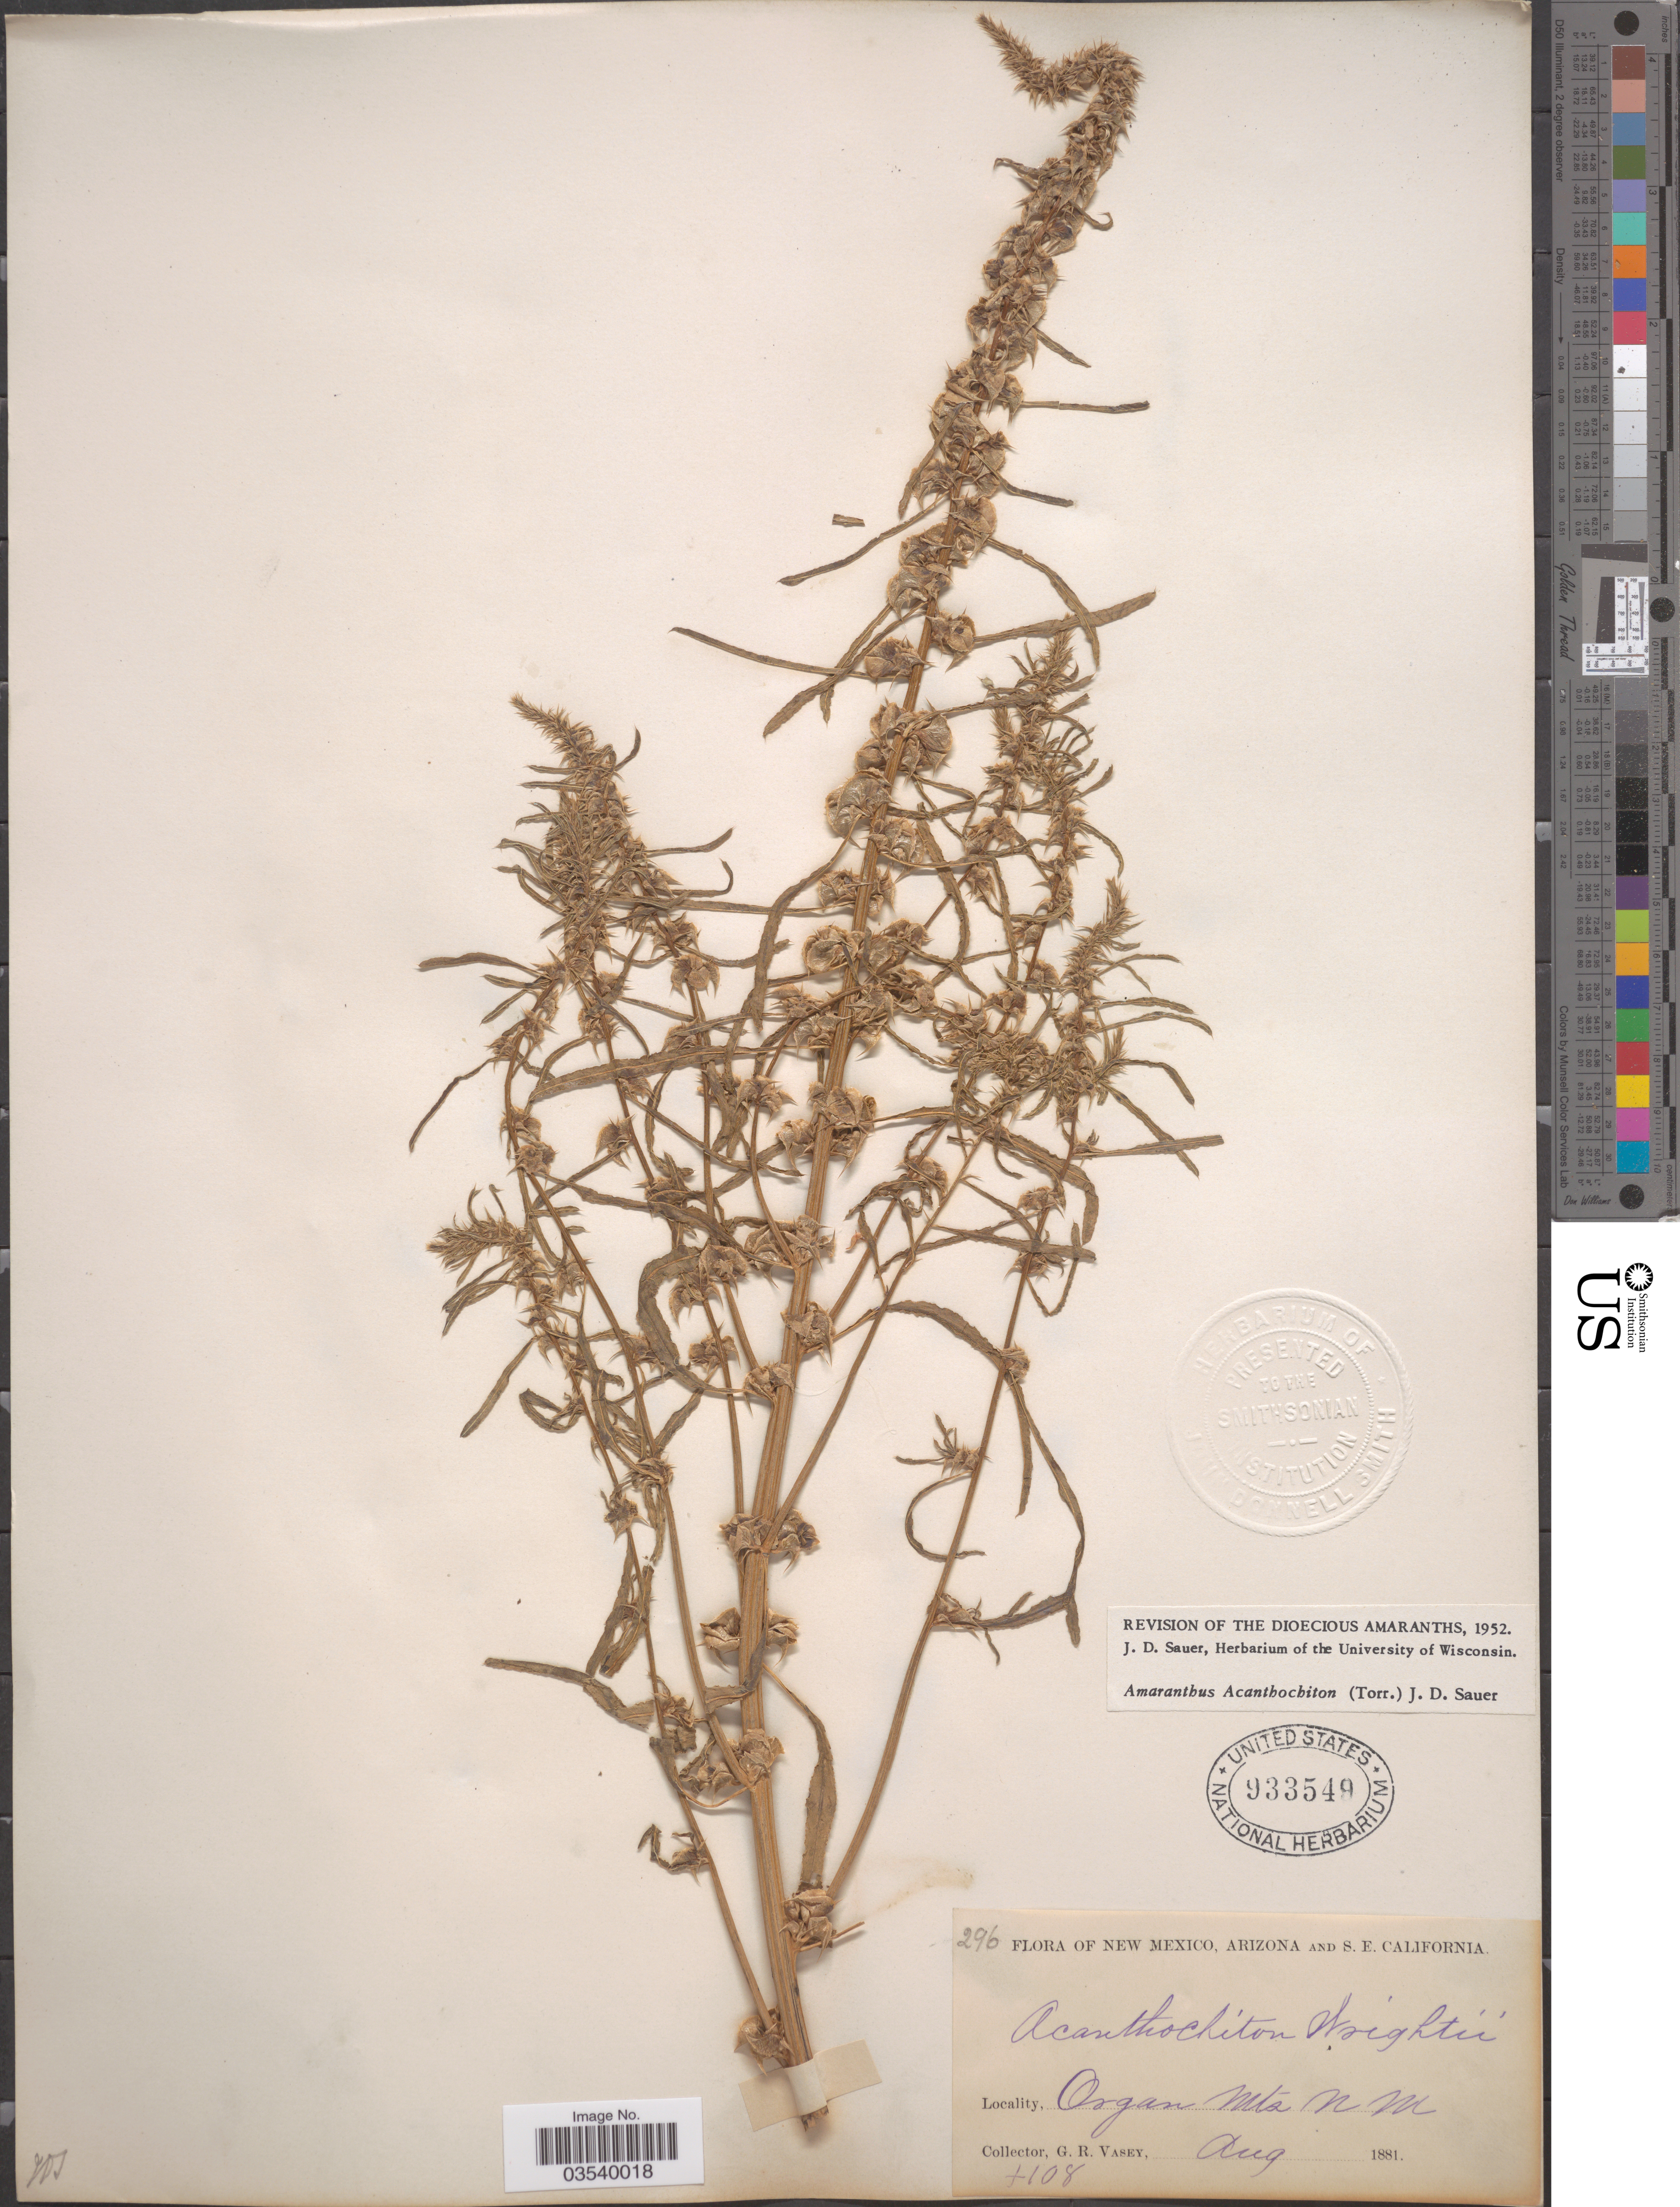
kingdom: Plantae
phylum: Tracheophyta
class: Magnoliopsida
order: Caryophyllales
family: Amaranthaceae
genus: Amaranthus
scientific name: Amaranthus acanthochiton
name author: J.D. Sauer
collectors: G. R. Vasey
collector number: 4108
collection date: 1881-08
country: United States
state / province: New Mexico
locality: Organ Mts.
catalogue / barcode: US 933549